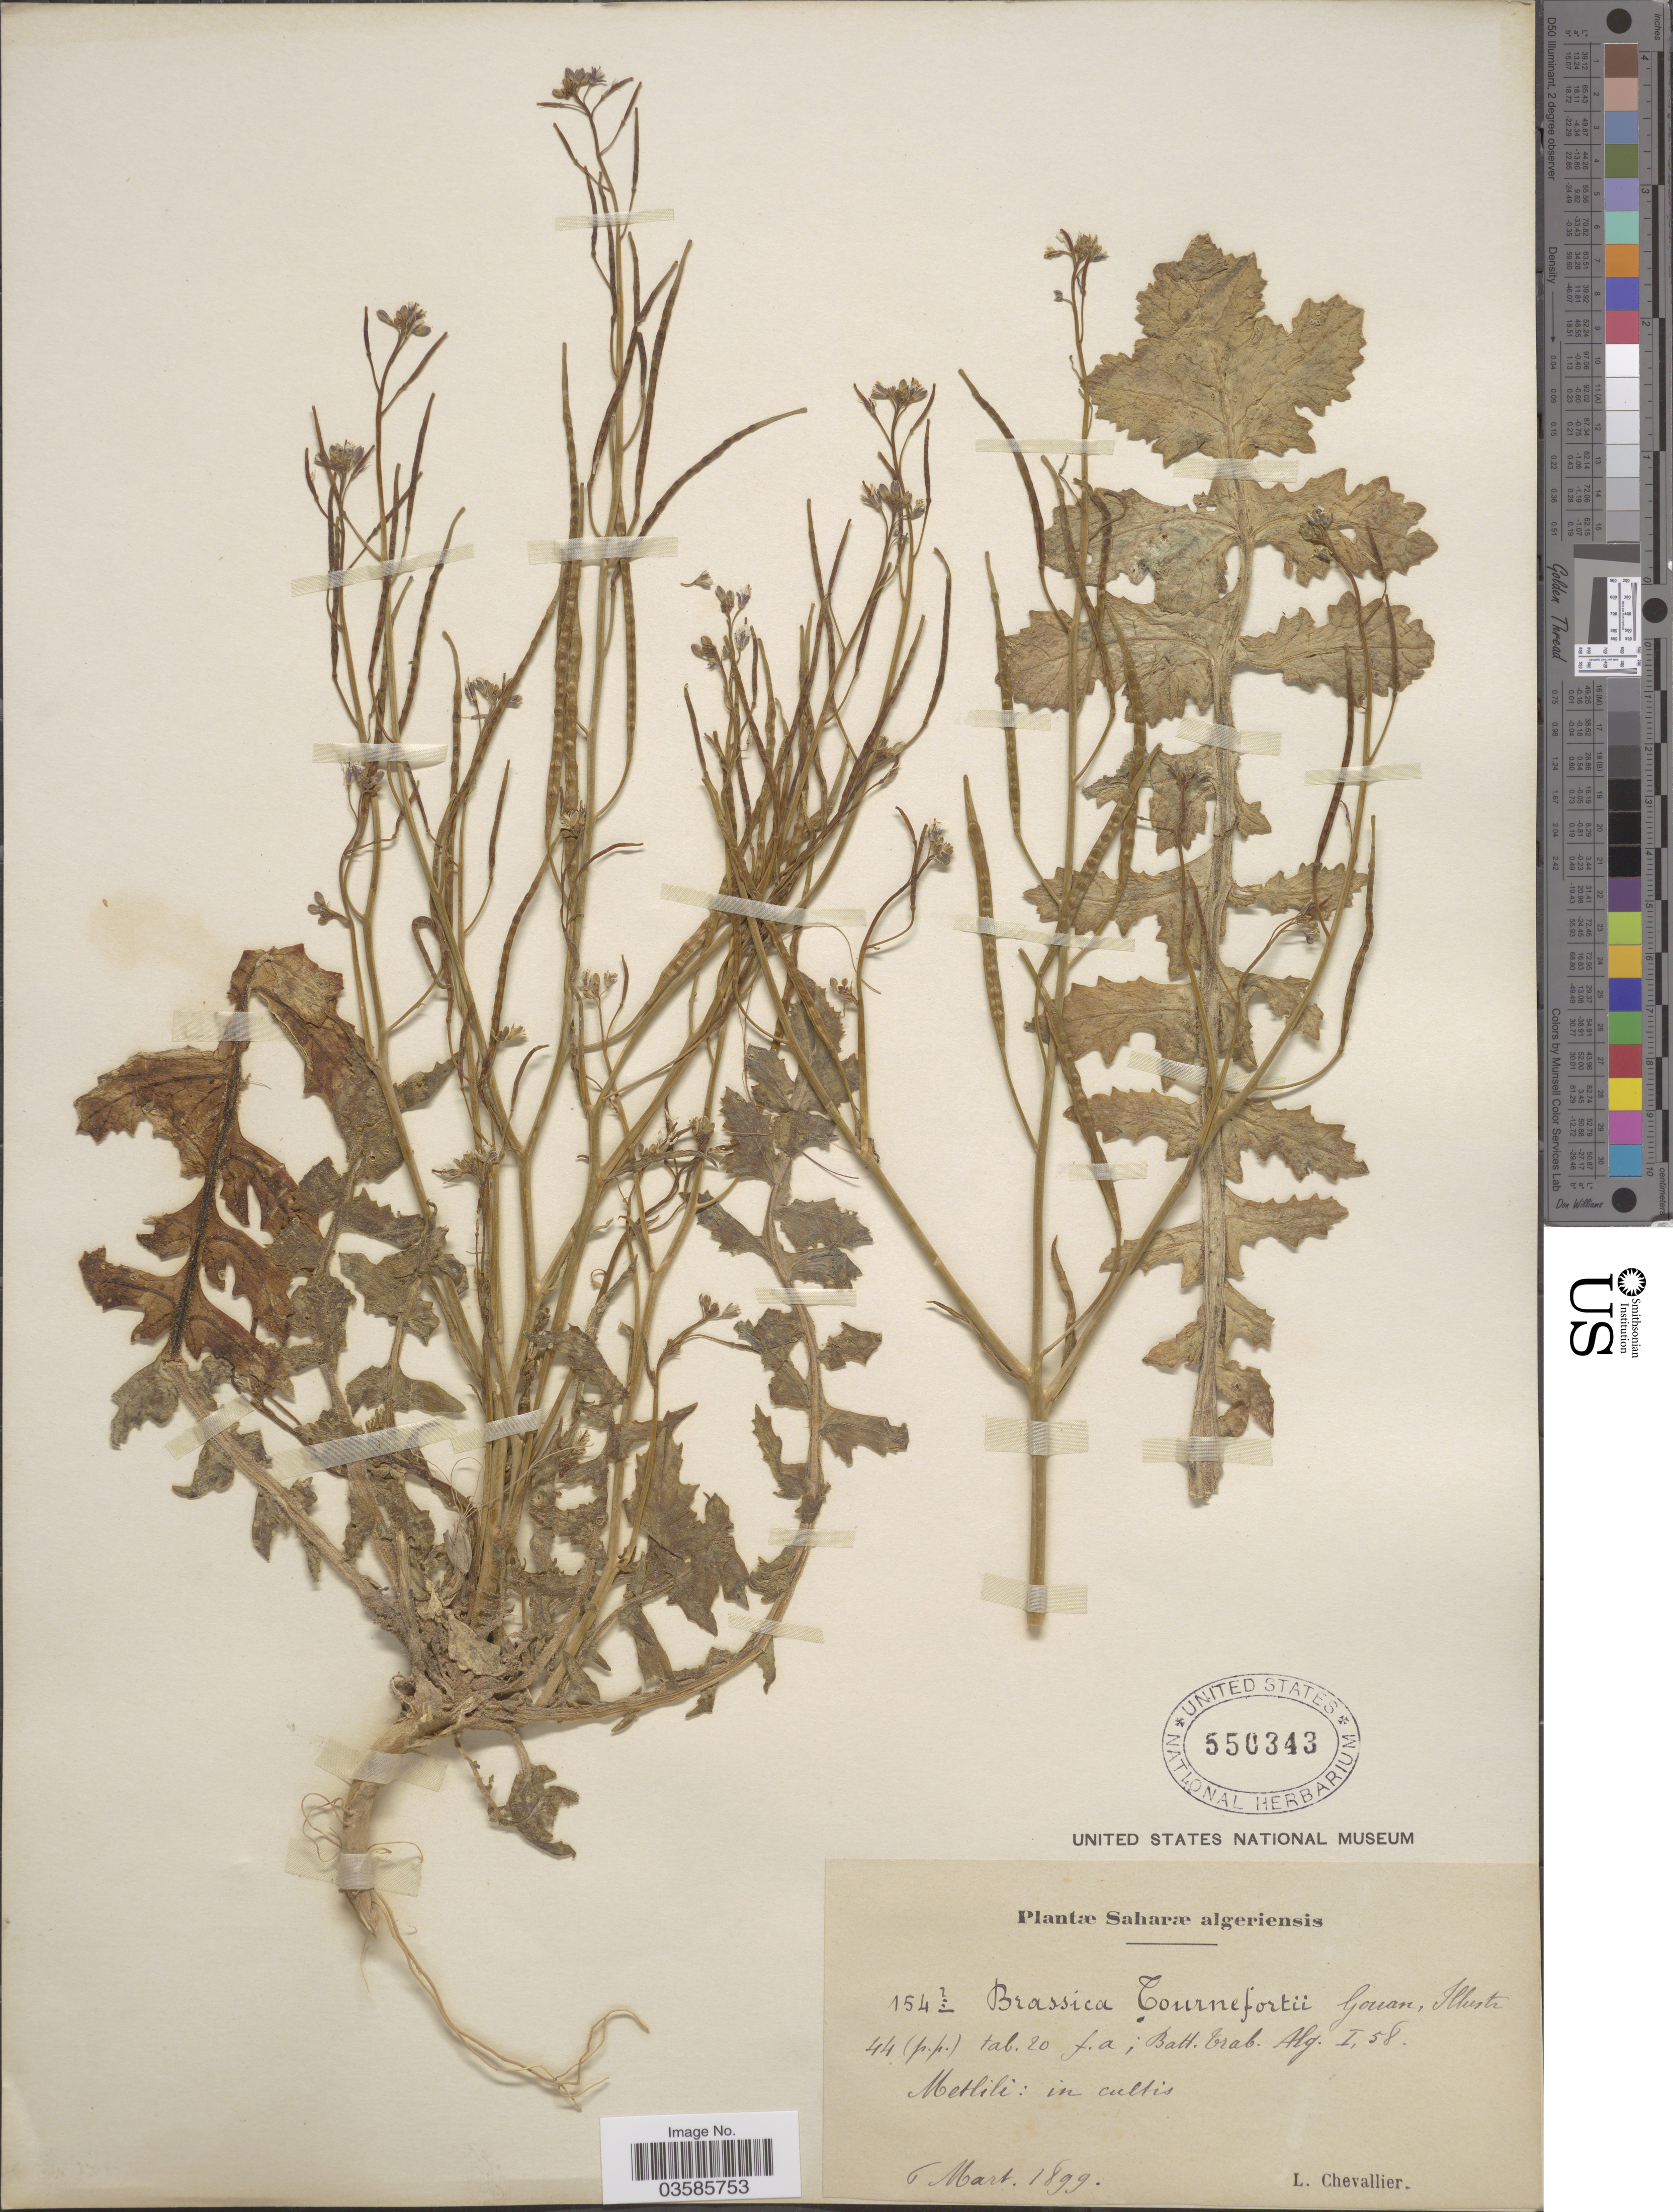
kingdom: Plantae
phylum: Tracheophyta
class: Magnoliopsida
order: Brassicales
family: Brassicaceae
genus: Brassica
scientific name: Brassica tournefortii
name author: Gouan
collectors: L. Chevallier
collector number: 154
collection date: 1899-03-06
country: Algeria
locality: Saharæ algeriensis, Metlili.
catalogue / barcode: US 550343